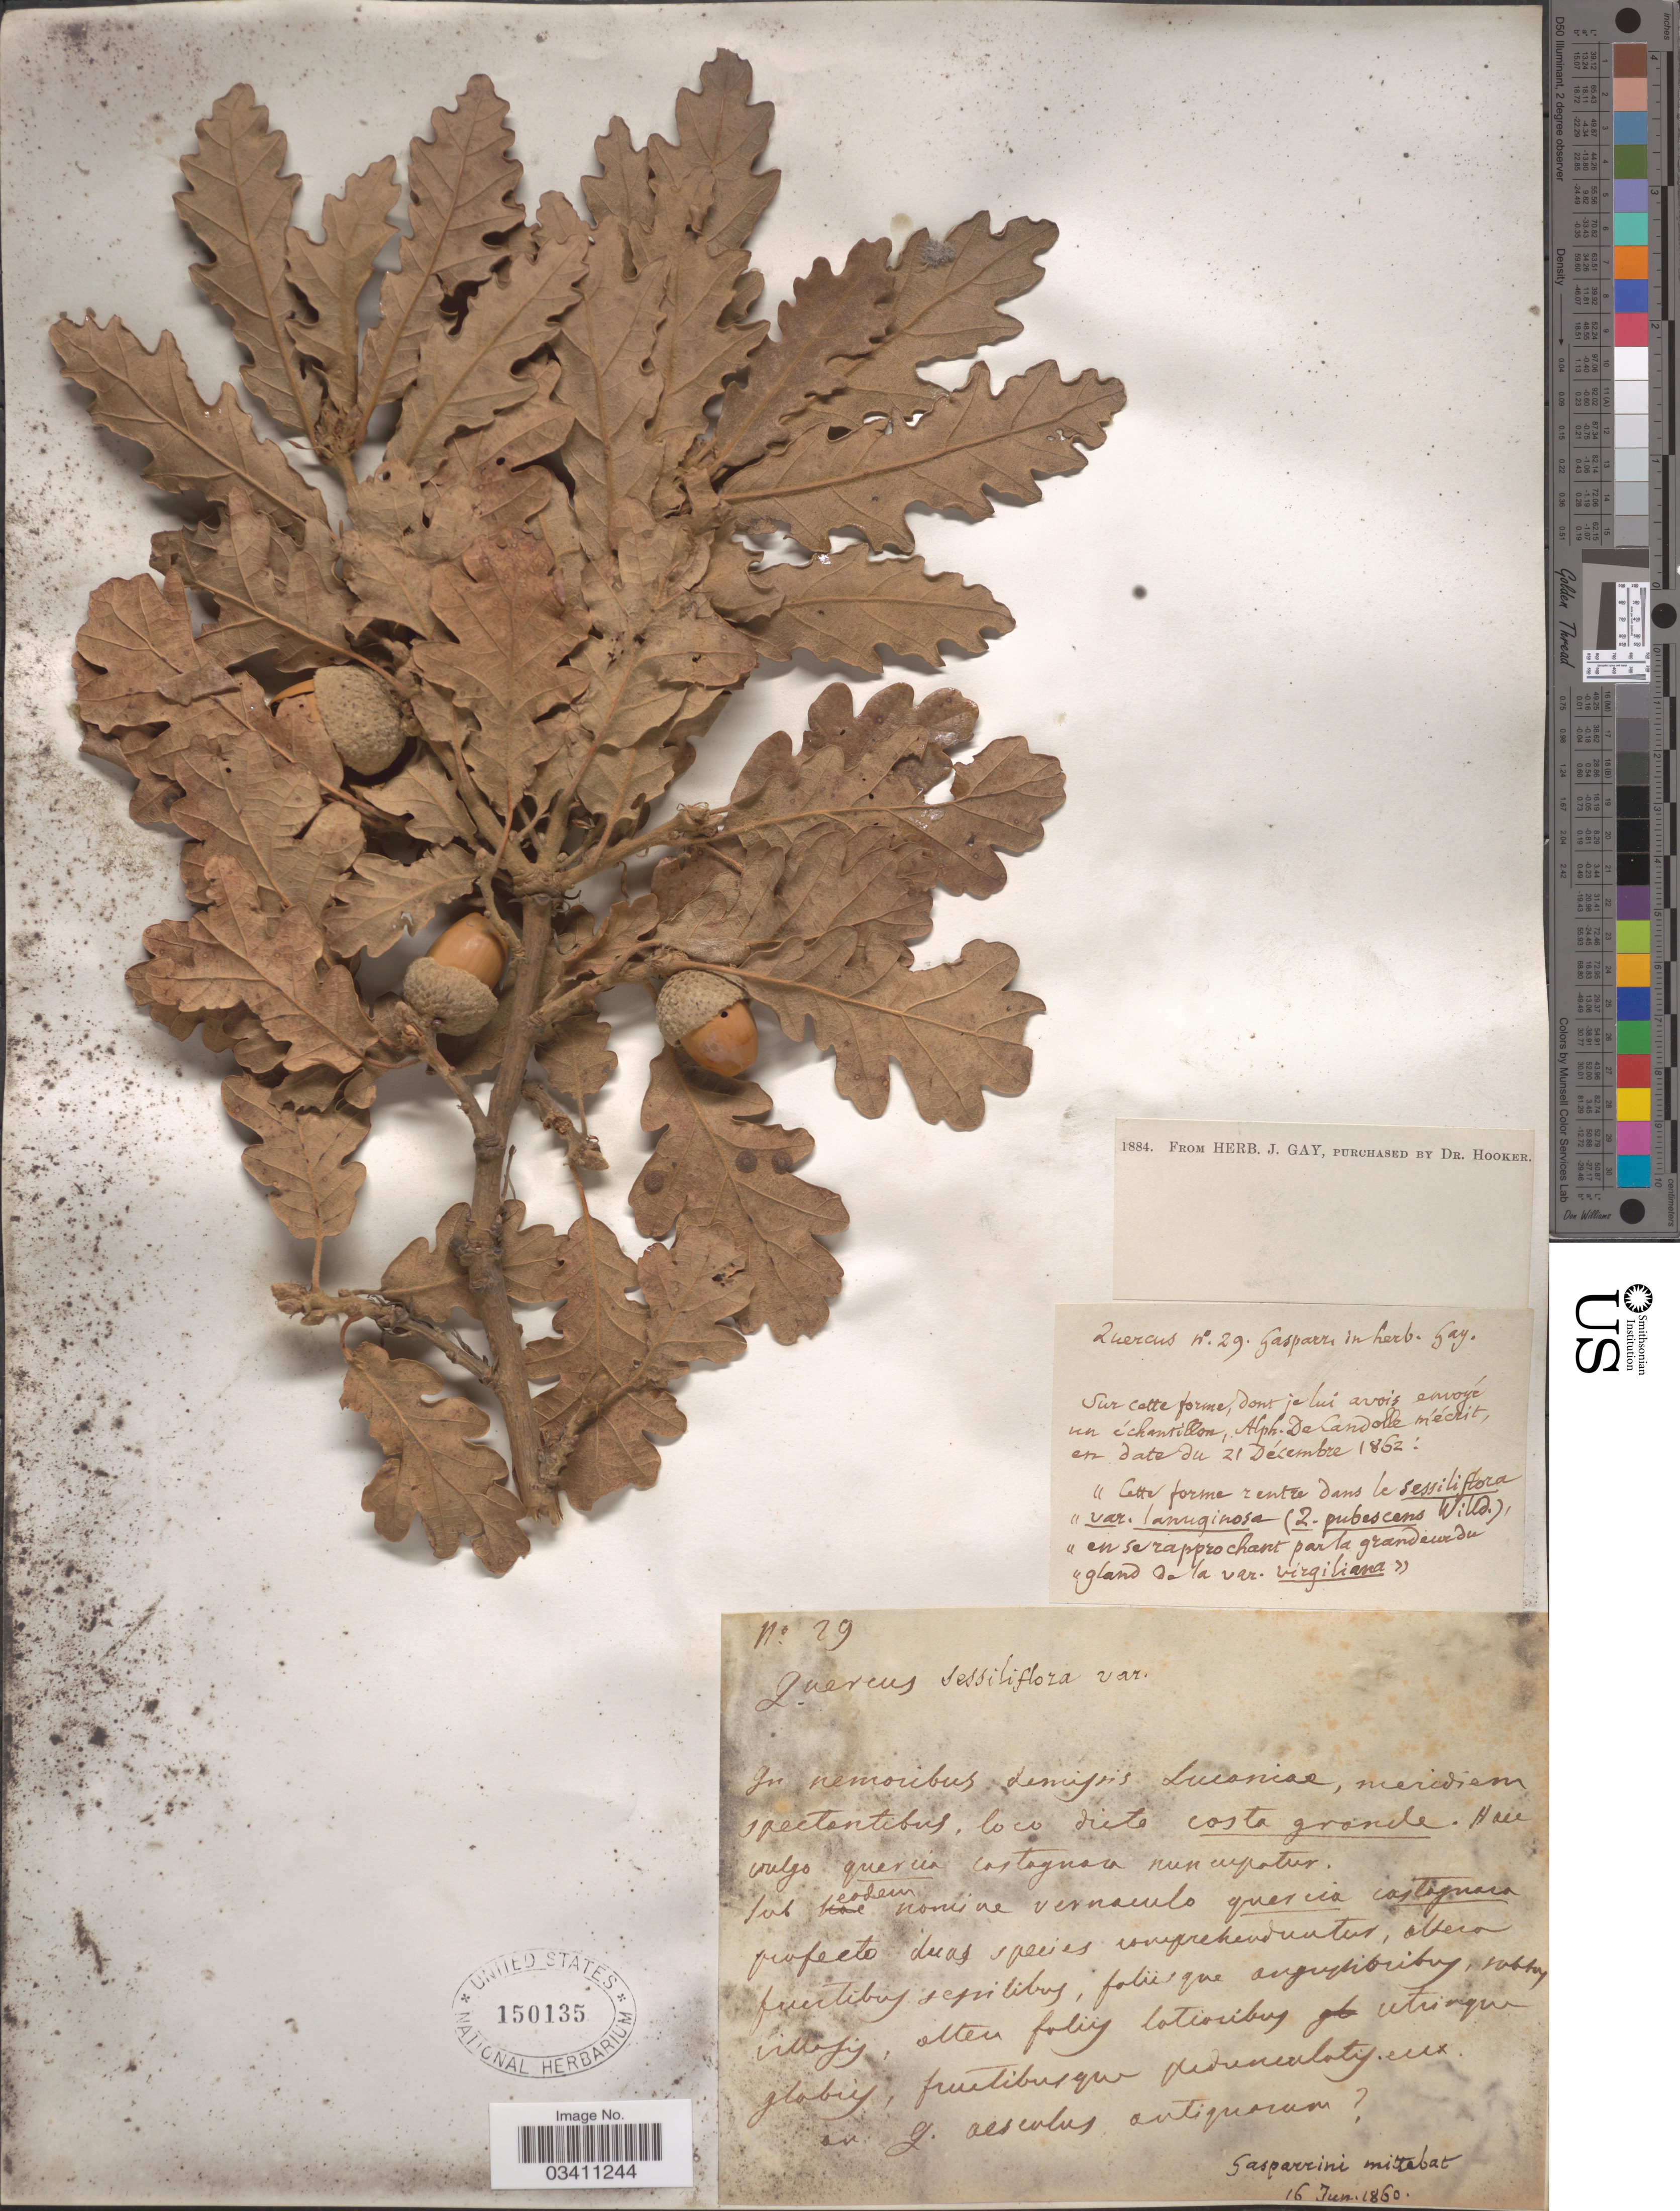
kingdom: Plantae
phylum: Tracheophyta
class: Magnoliopsida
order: Fagales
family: Fagaceae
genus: Quercus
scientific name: Quercus sessiliflora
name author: Salisb.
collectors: G. Mittebat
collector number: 29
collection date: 1860-06-16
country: Italy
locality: In nemoribus demisnis Lucaniae, meridiem spectantibus, loco dicto costa grande [unsure placement]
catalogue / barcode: US 150135